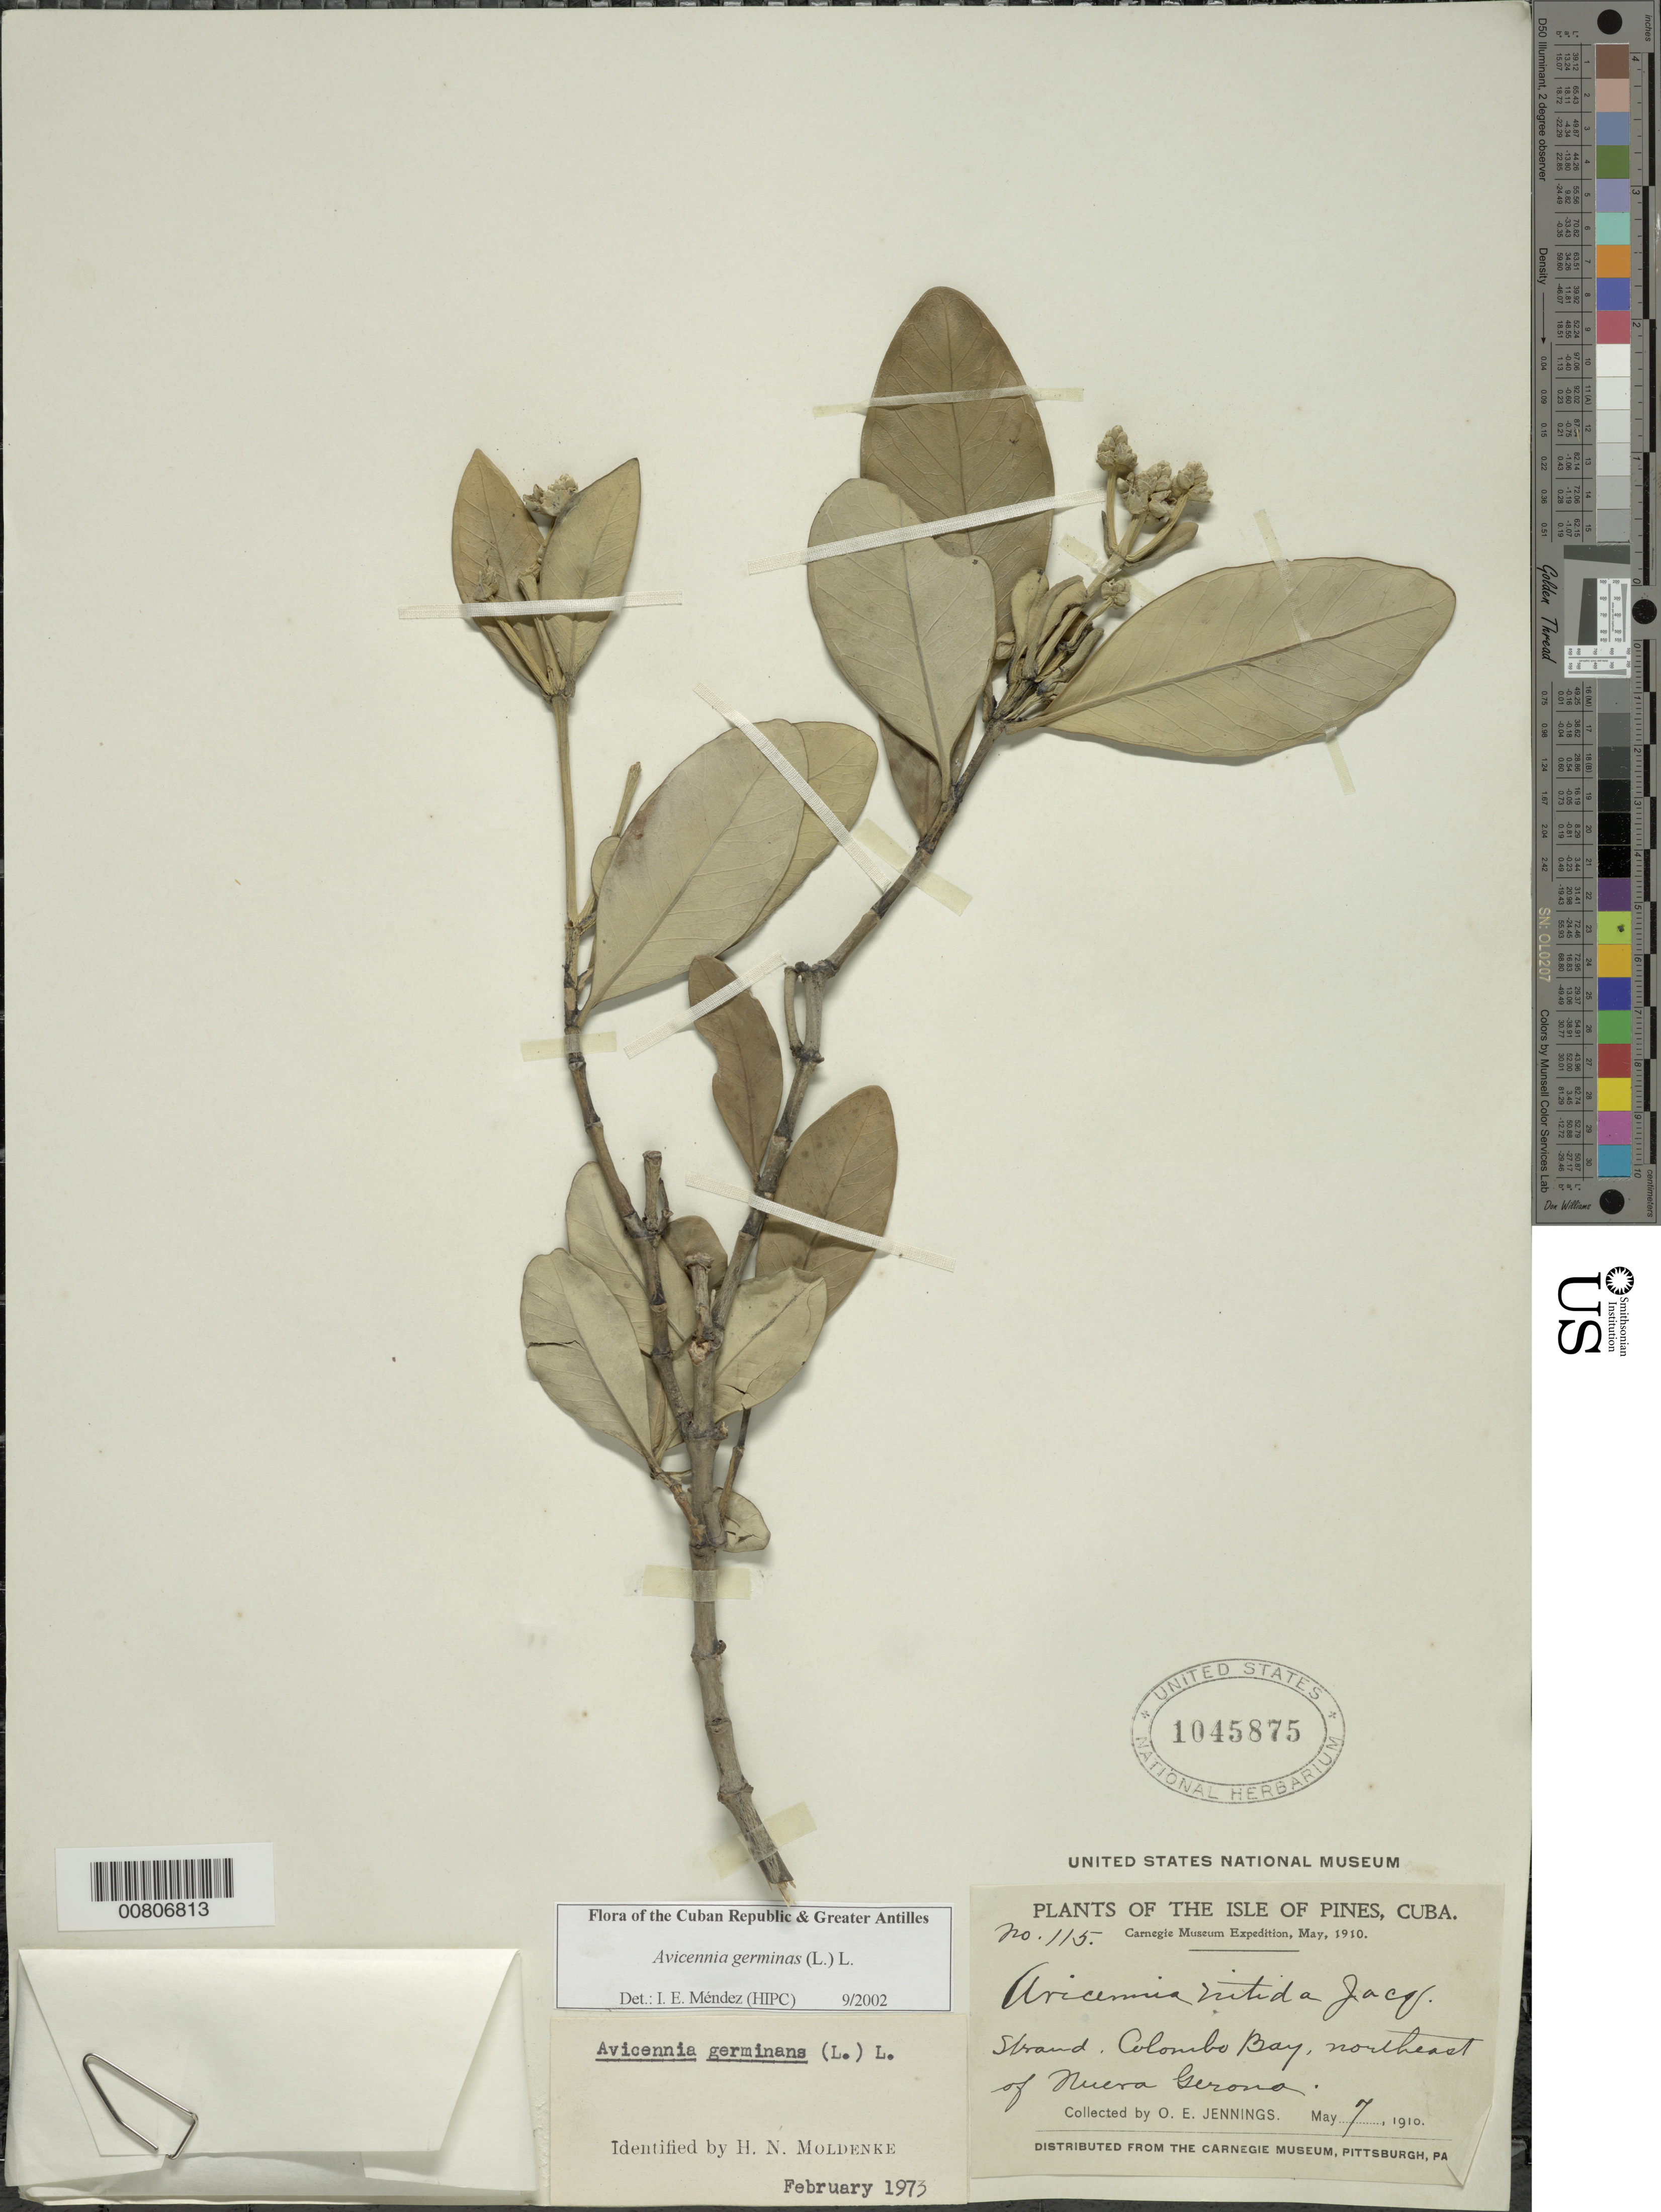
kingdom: Plantae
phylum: Tracheophyta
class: Magnoliopsida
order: Lamiales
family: Acanthaceae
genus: Avicennia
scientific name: Avicennia germinans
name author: (L.) L.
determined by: Méndez, Isidro E., (HIPC)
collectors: O. E. Jennings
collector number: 115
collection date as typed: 07 May 1910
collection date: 1910-05-07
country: Cuba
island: Isla de la Juventud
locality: Isle of Pines, Colombo Bay, NE of Nueva Gerona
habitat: Strand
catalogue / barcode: US 1045875